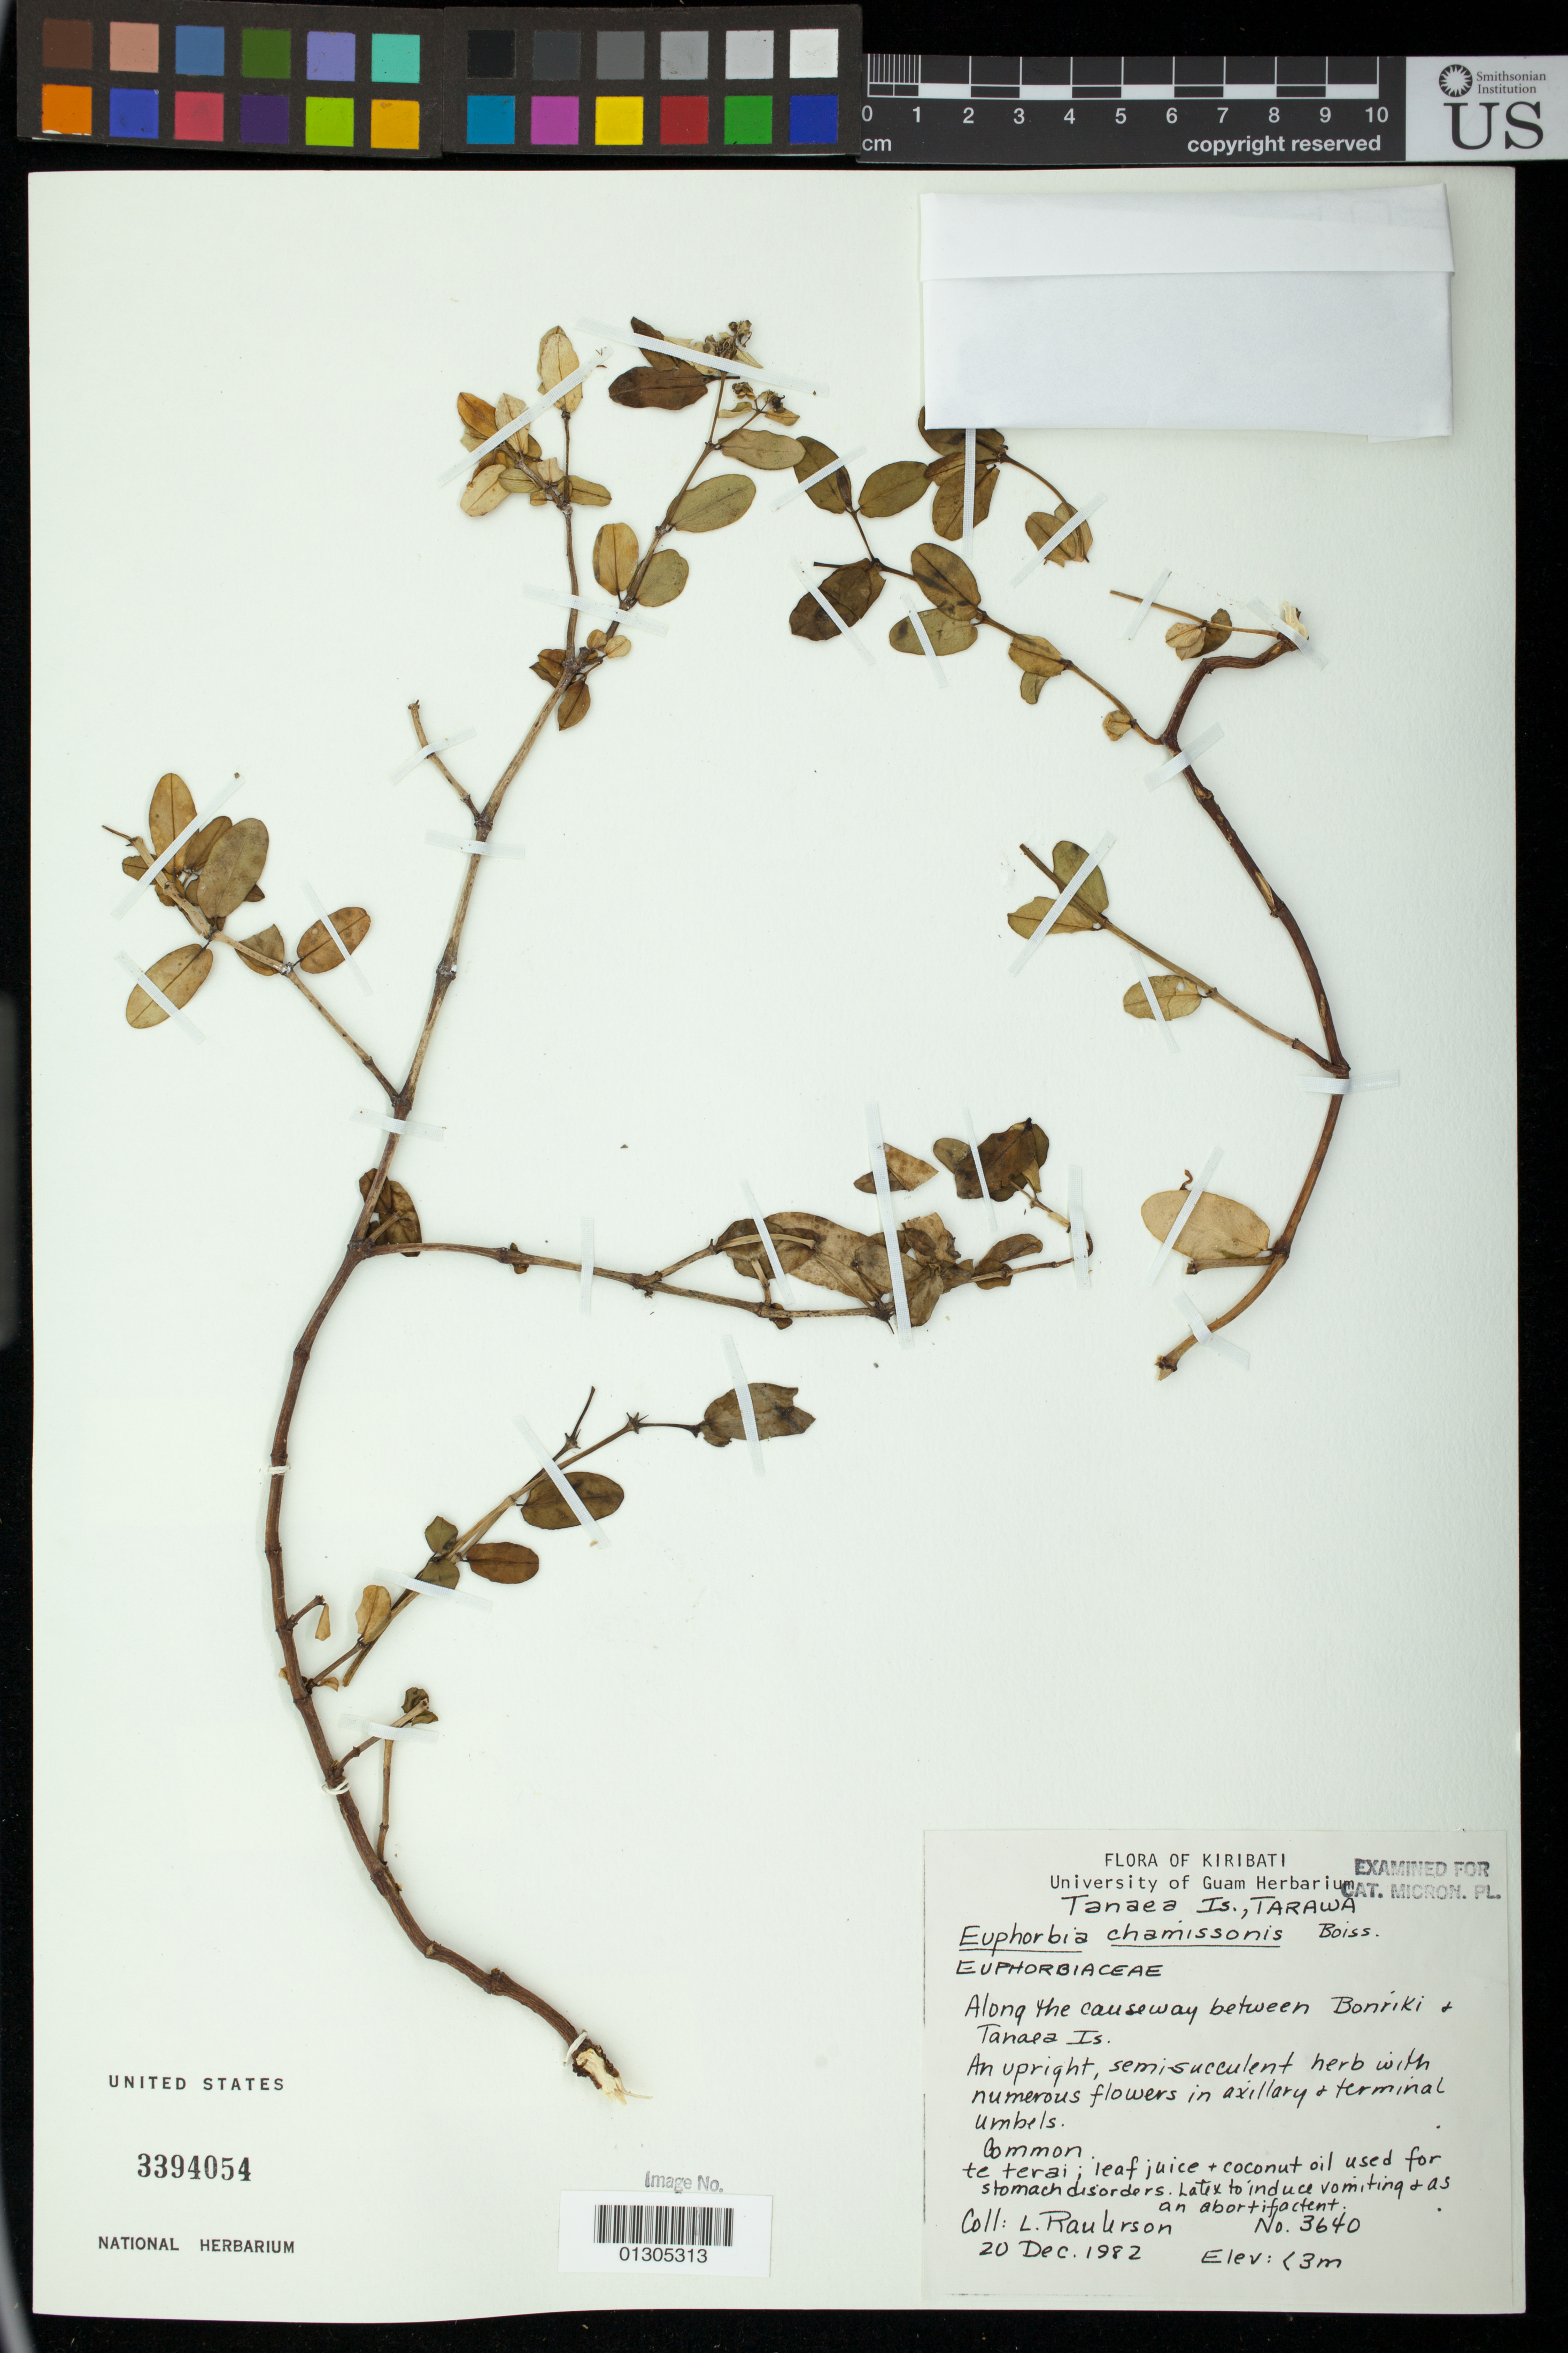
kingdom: Plantae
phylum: Tracheophyta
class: Magnoliopsida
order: Malpighiales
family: Euphorbiaceae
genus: Euphorbia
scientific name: Euphorbia chamissonis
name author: (Klotzsch ex Klotzsch & Garcke) Boiss.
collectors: L. Raulerson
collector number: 3640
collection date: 1982-12-20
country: Kiribati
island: Tarawa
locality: Tarawa, Along the causeway between Bonriki and Tanaea Is.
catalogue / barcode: US 3394054